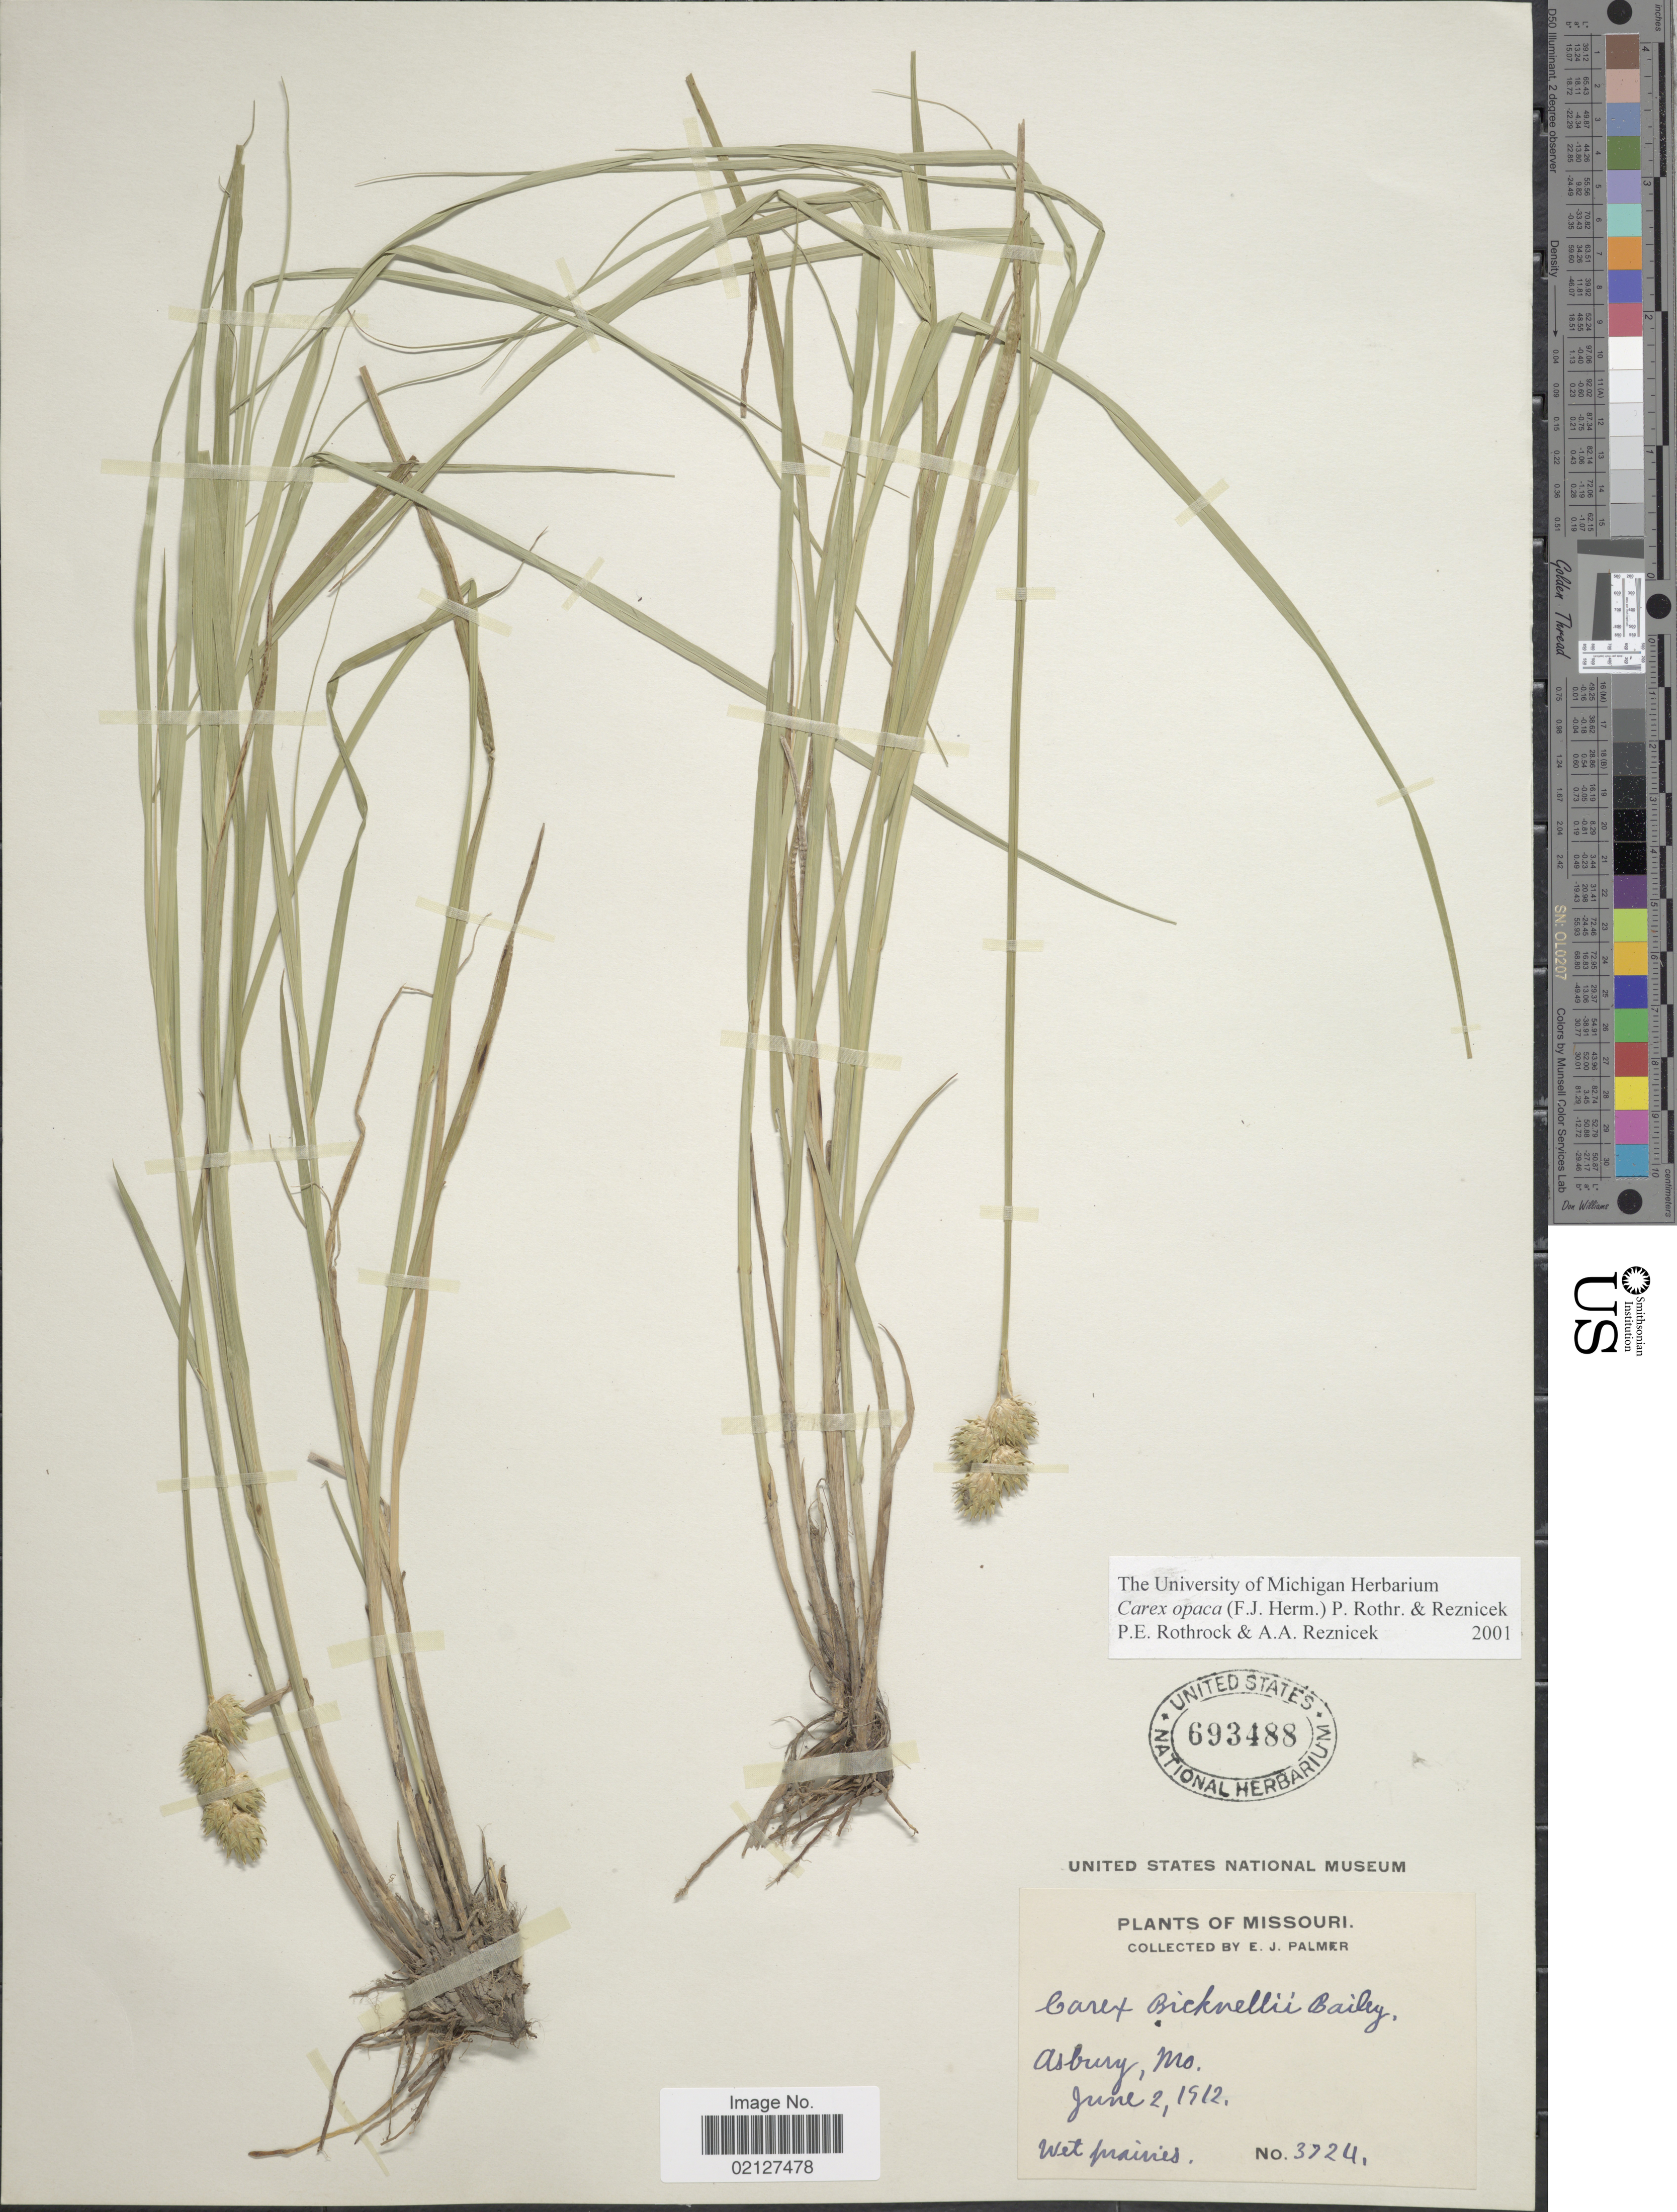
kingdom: Plantae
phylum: Tracheophyta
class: Liliopsida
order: Poales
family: Cyperaceae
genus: Carex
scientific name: Carex opaca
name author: (F.J. Herm.) P. Rothr. & Reznicek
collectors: E. J. Palmer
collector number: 3724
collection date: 1912-06-02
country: United States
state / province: Missouri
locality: Asbury, wet prairies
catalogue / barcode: US 693488